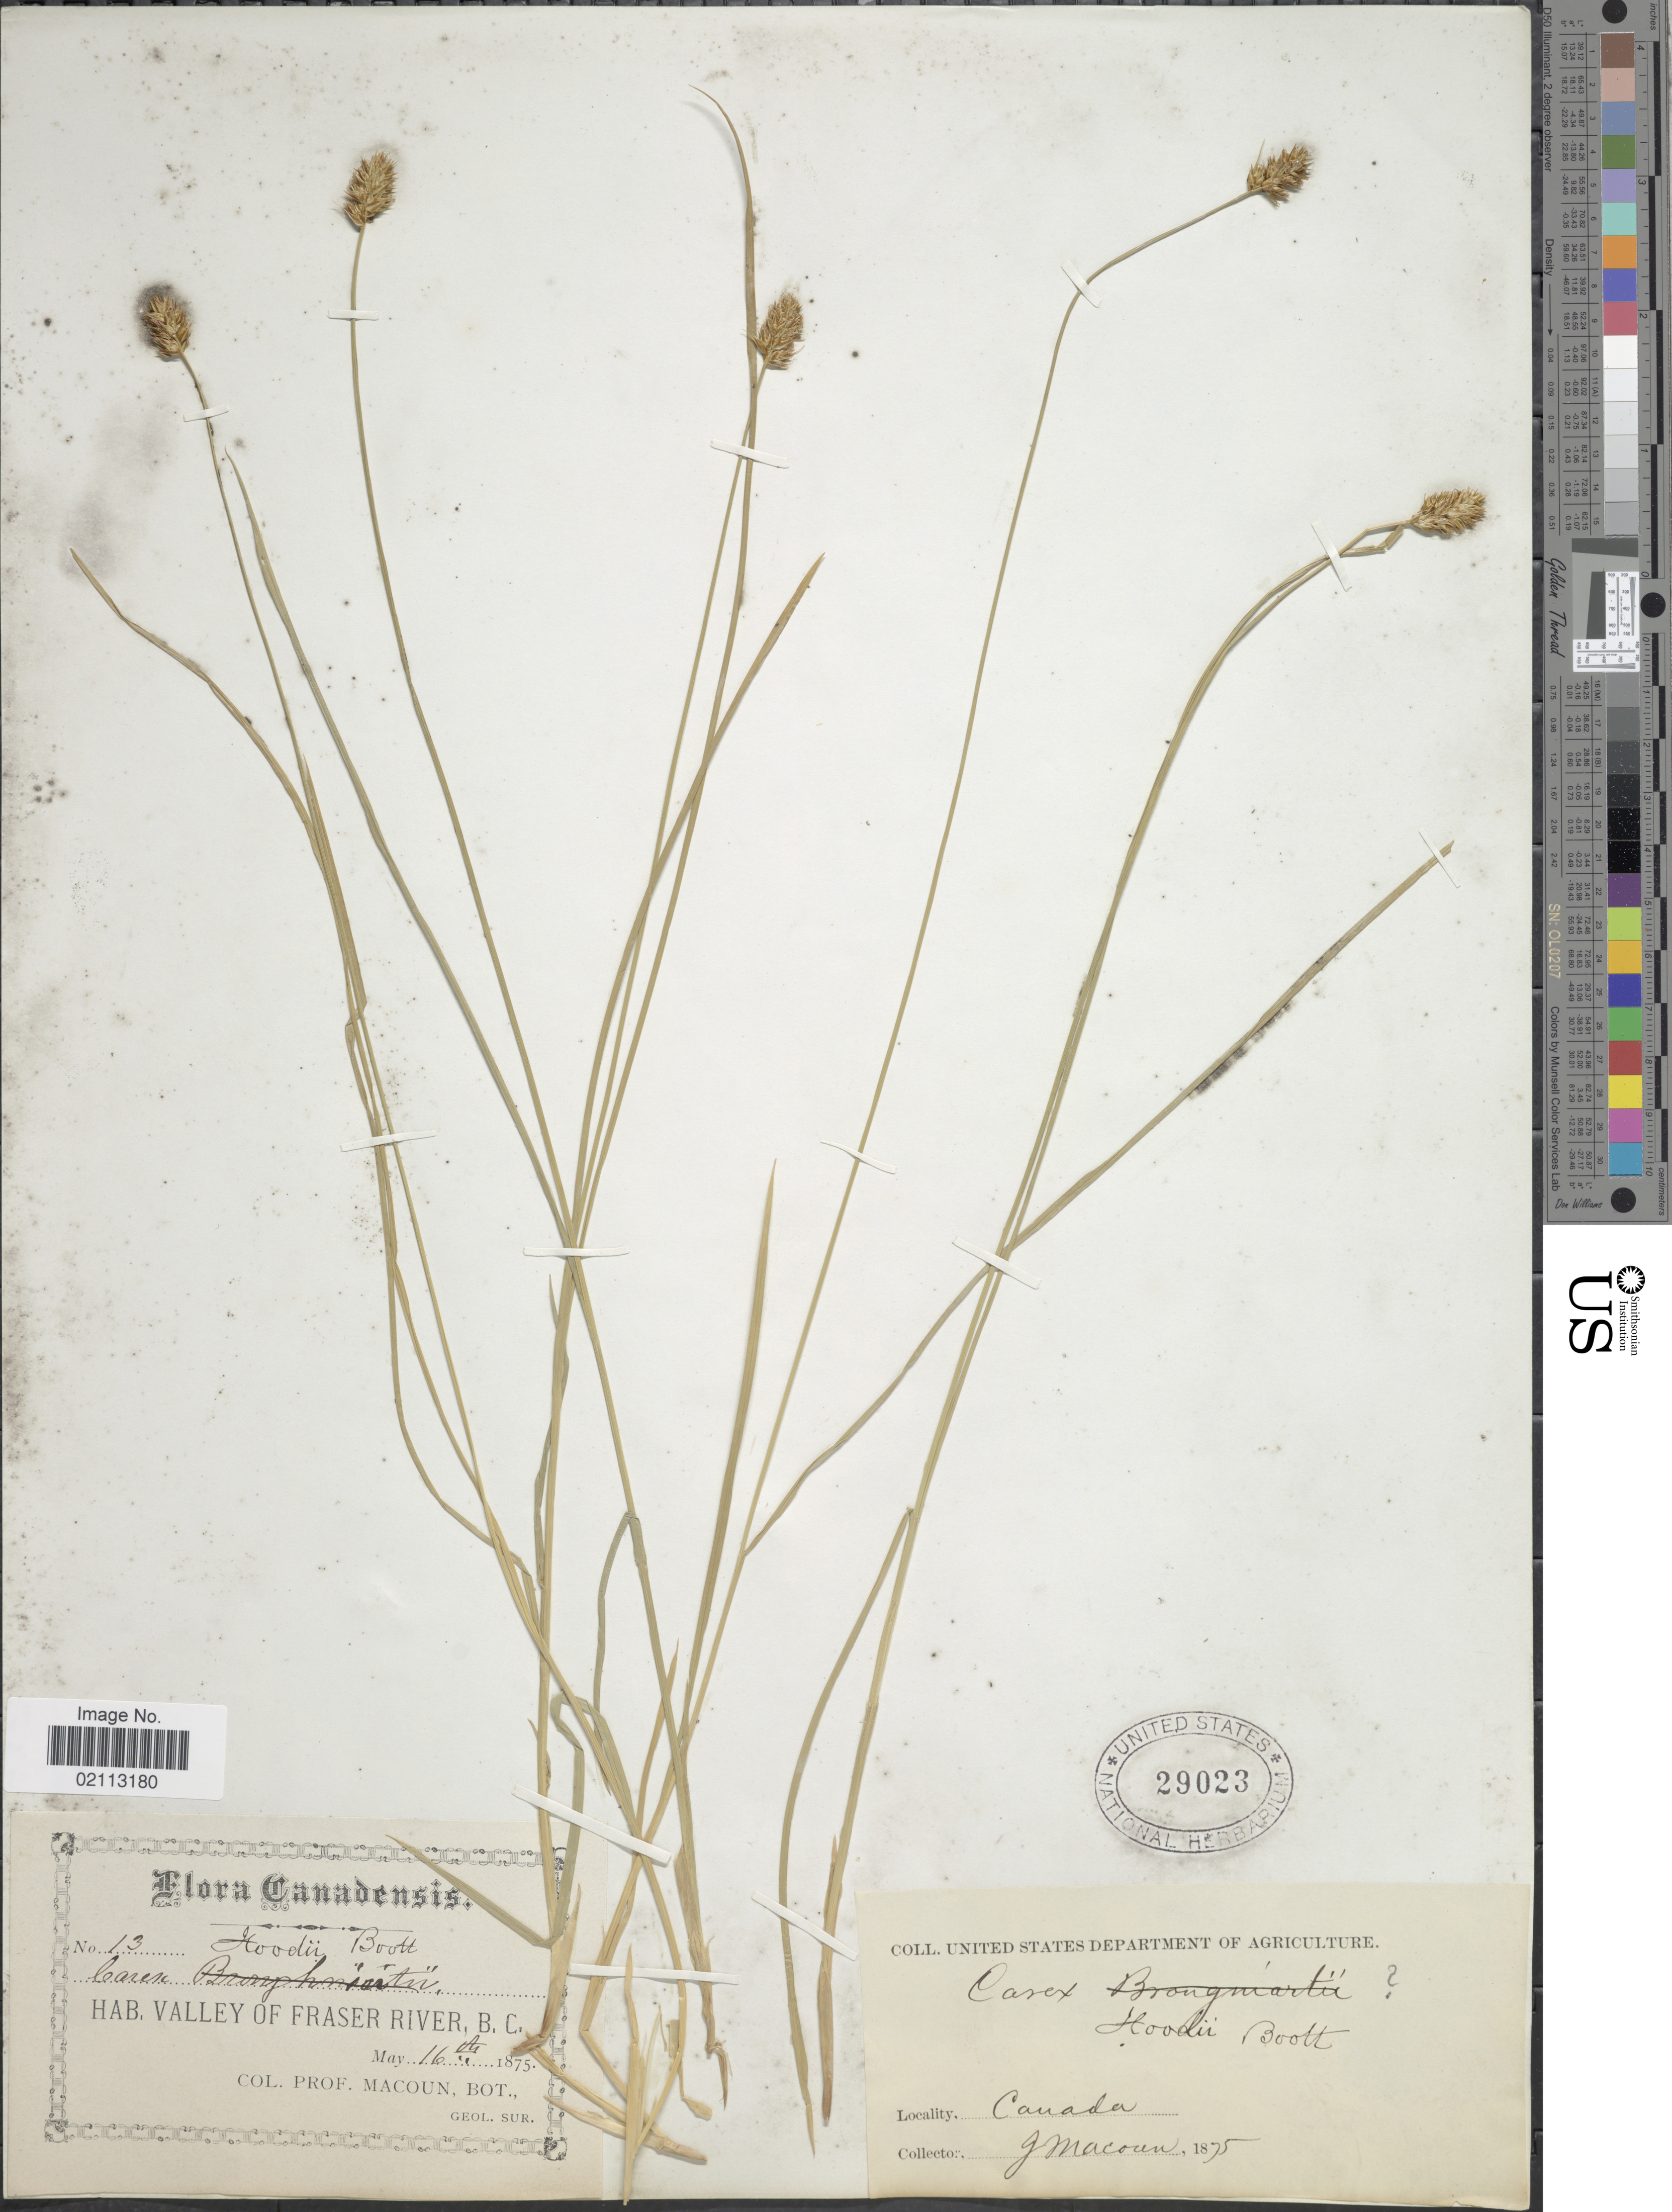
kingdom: Plantae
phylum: Tracheophyta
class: Liliopsida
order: Poales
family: Cyperaceae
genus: Carex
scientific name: Carex hoodii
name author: Boott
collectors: J. Macoun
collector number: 13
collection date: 1875-05-16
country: Canada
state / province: British Columbia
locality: Valley of Fraser River, B. C.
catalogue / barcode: US 29023